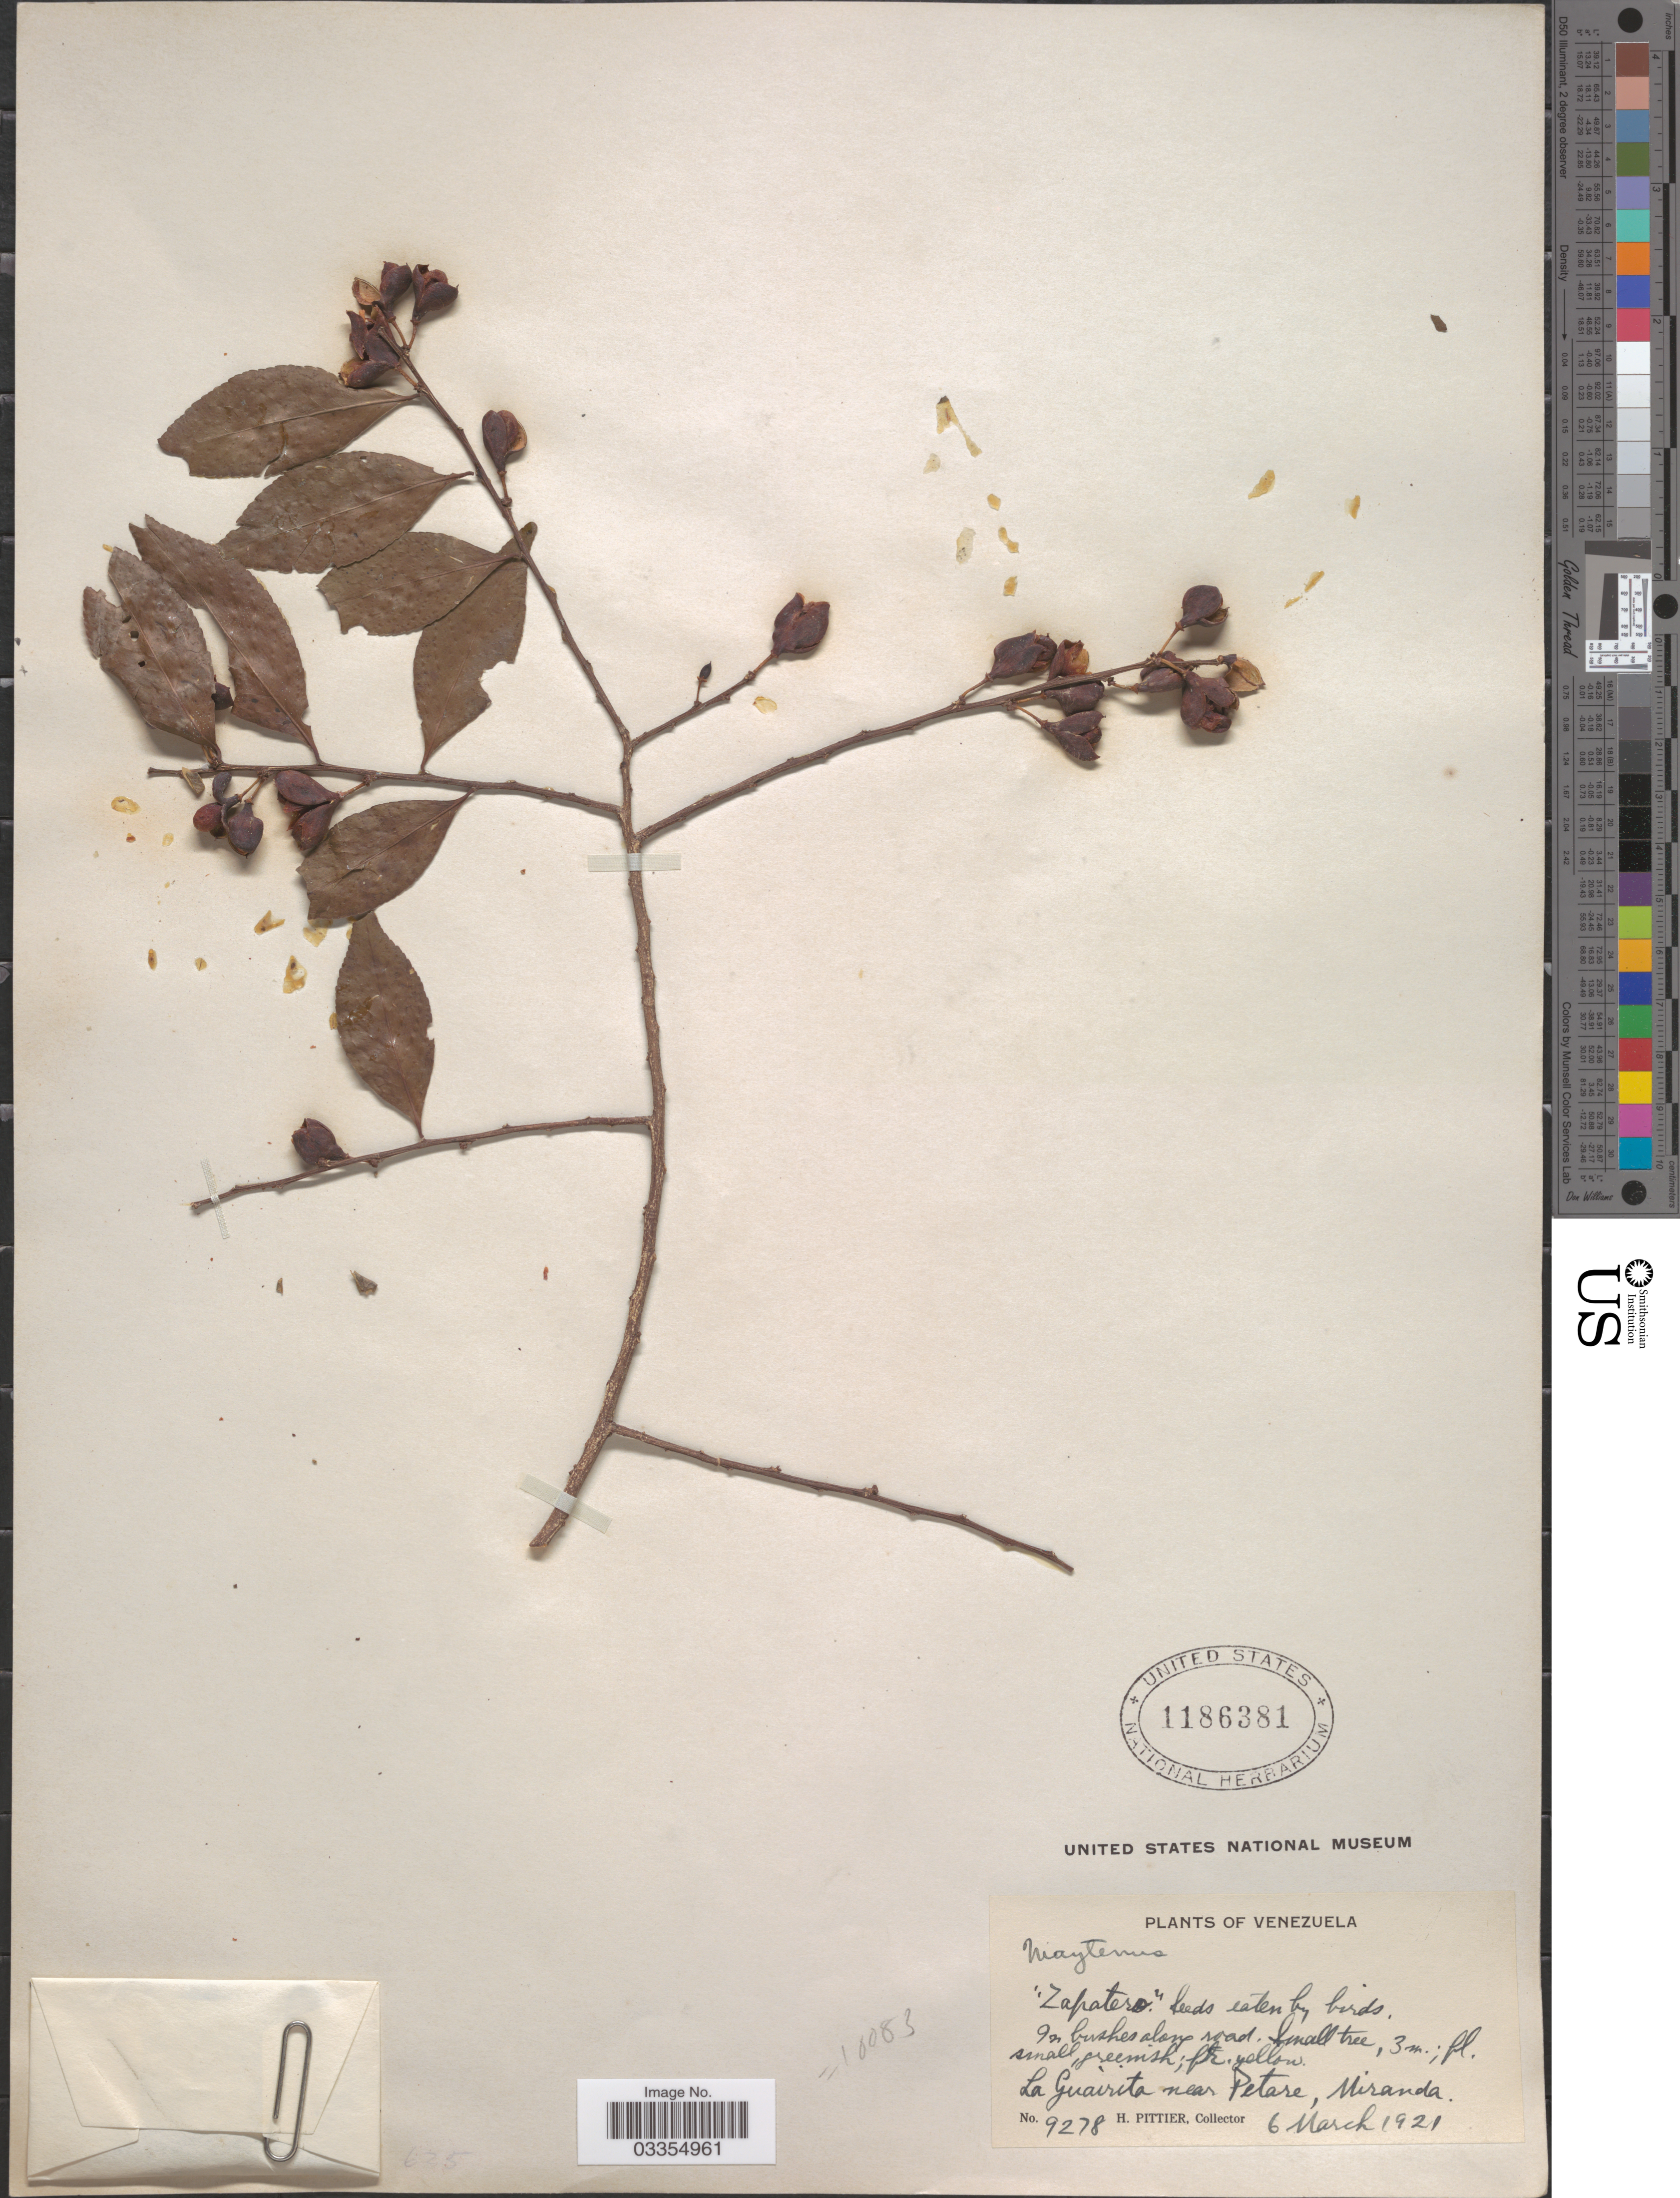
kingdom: Plantae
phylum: Tracheophyta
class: Magnoliopsida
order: Celastrales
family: Celastraceae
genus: Maytenus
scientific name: Maytenus tetragona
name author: Griseb.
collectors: H. F. Pittier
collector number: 9278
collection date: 1921-03-06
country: Venezuela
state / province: Miranda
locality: La Guaìrita near Petare.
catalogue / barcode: US 1186381